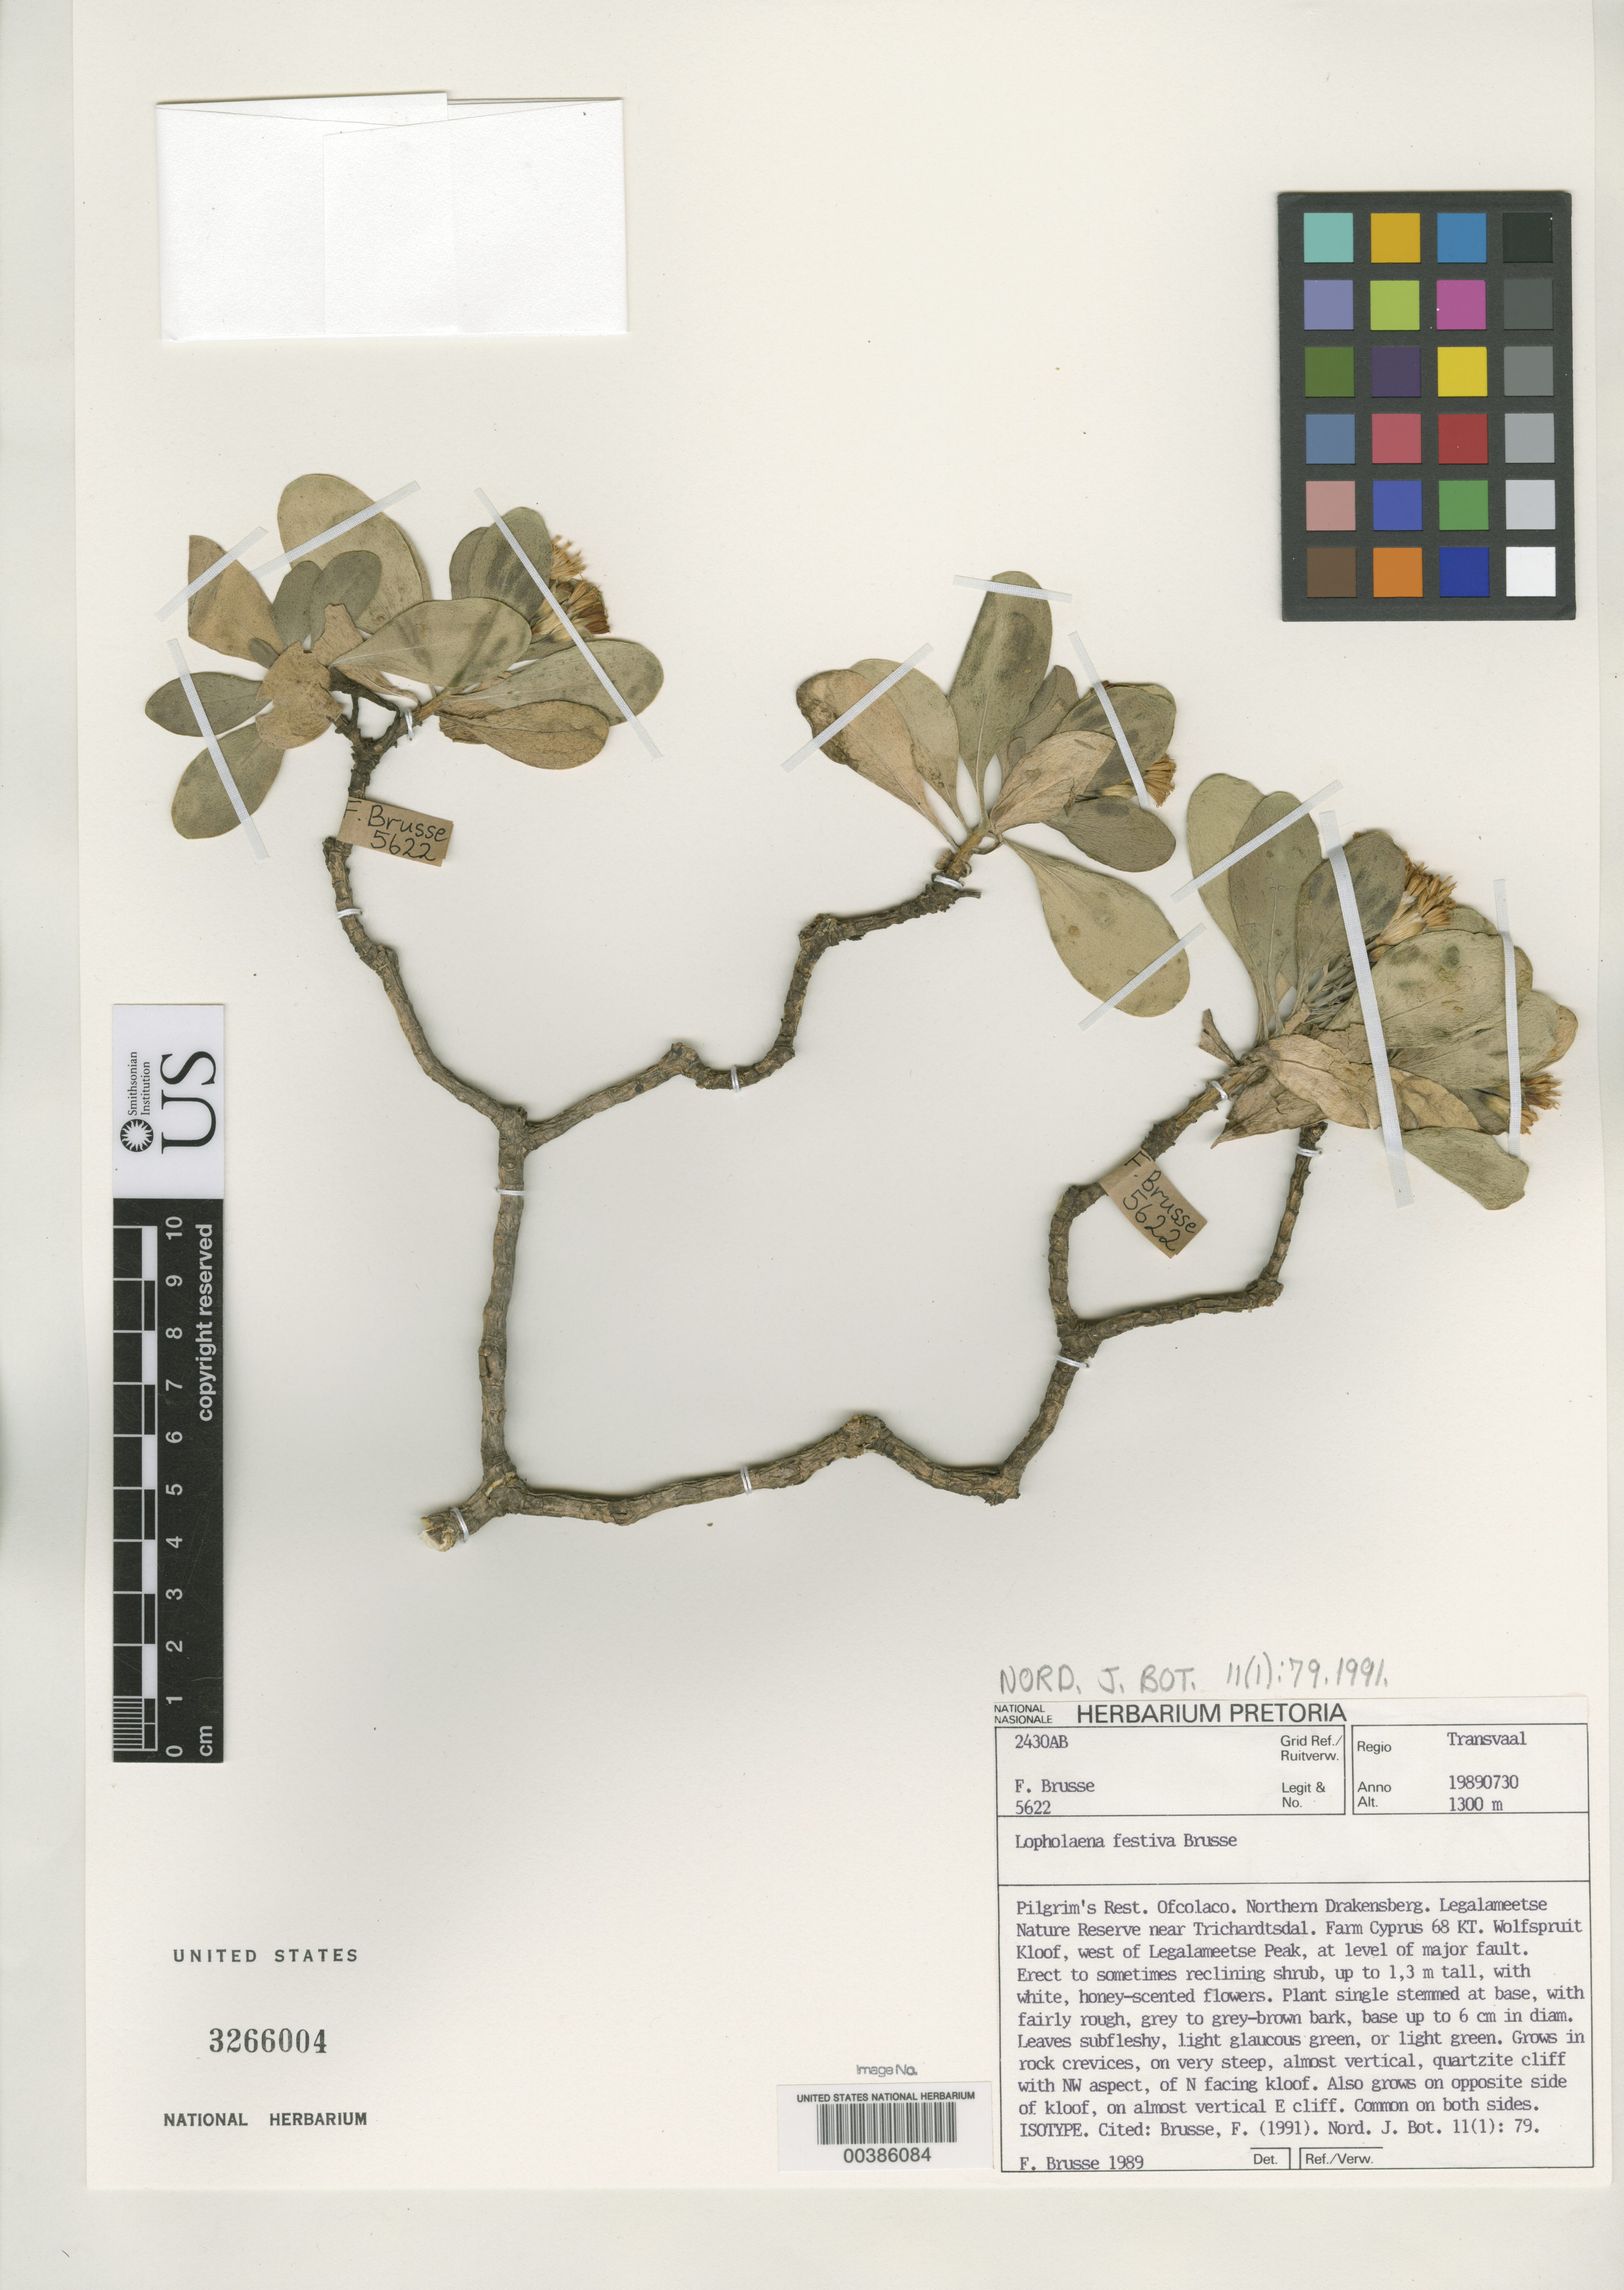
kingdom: Plantae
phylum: Tracheophyta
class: Magnoliopsida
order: Asterales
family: Asteraceae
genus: Lopholaena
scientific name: Lopholaena festiva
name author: Brusse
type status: Isotype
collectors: F. A. Brusse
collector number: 5622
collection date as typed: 1989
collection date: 1989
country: South Africa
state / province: Mpumalanga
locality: Pilgrim's Rest. Ofcolaco. northern Drakensberg. Legalameetse Nature Reserve near Trichardtsdal. Transvaal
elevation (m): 1300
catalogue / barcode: US 3266004